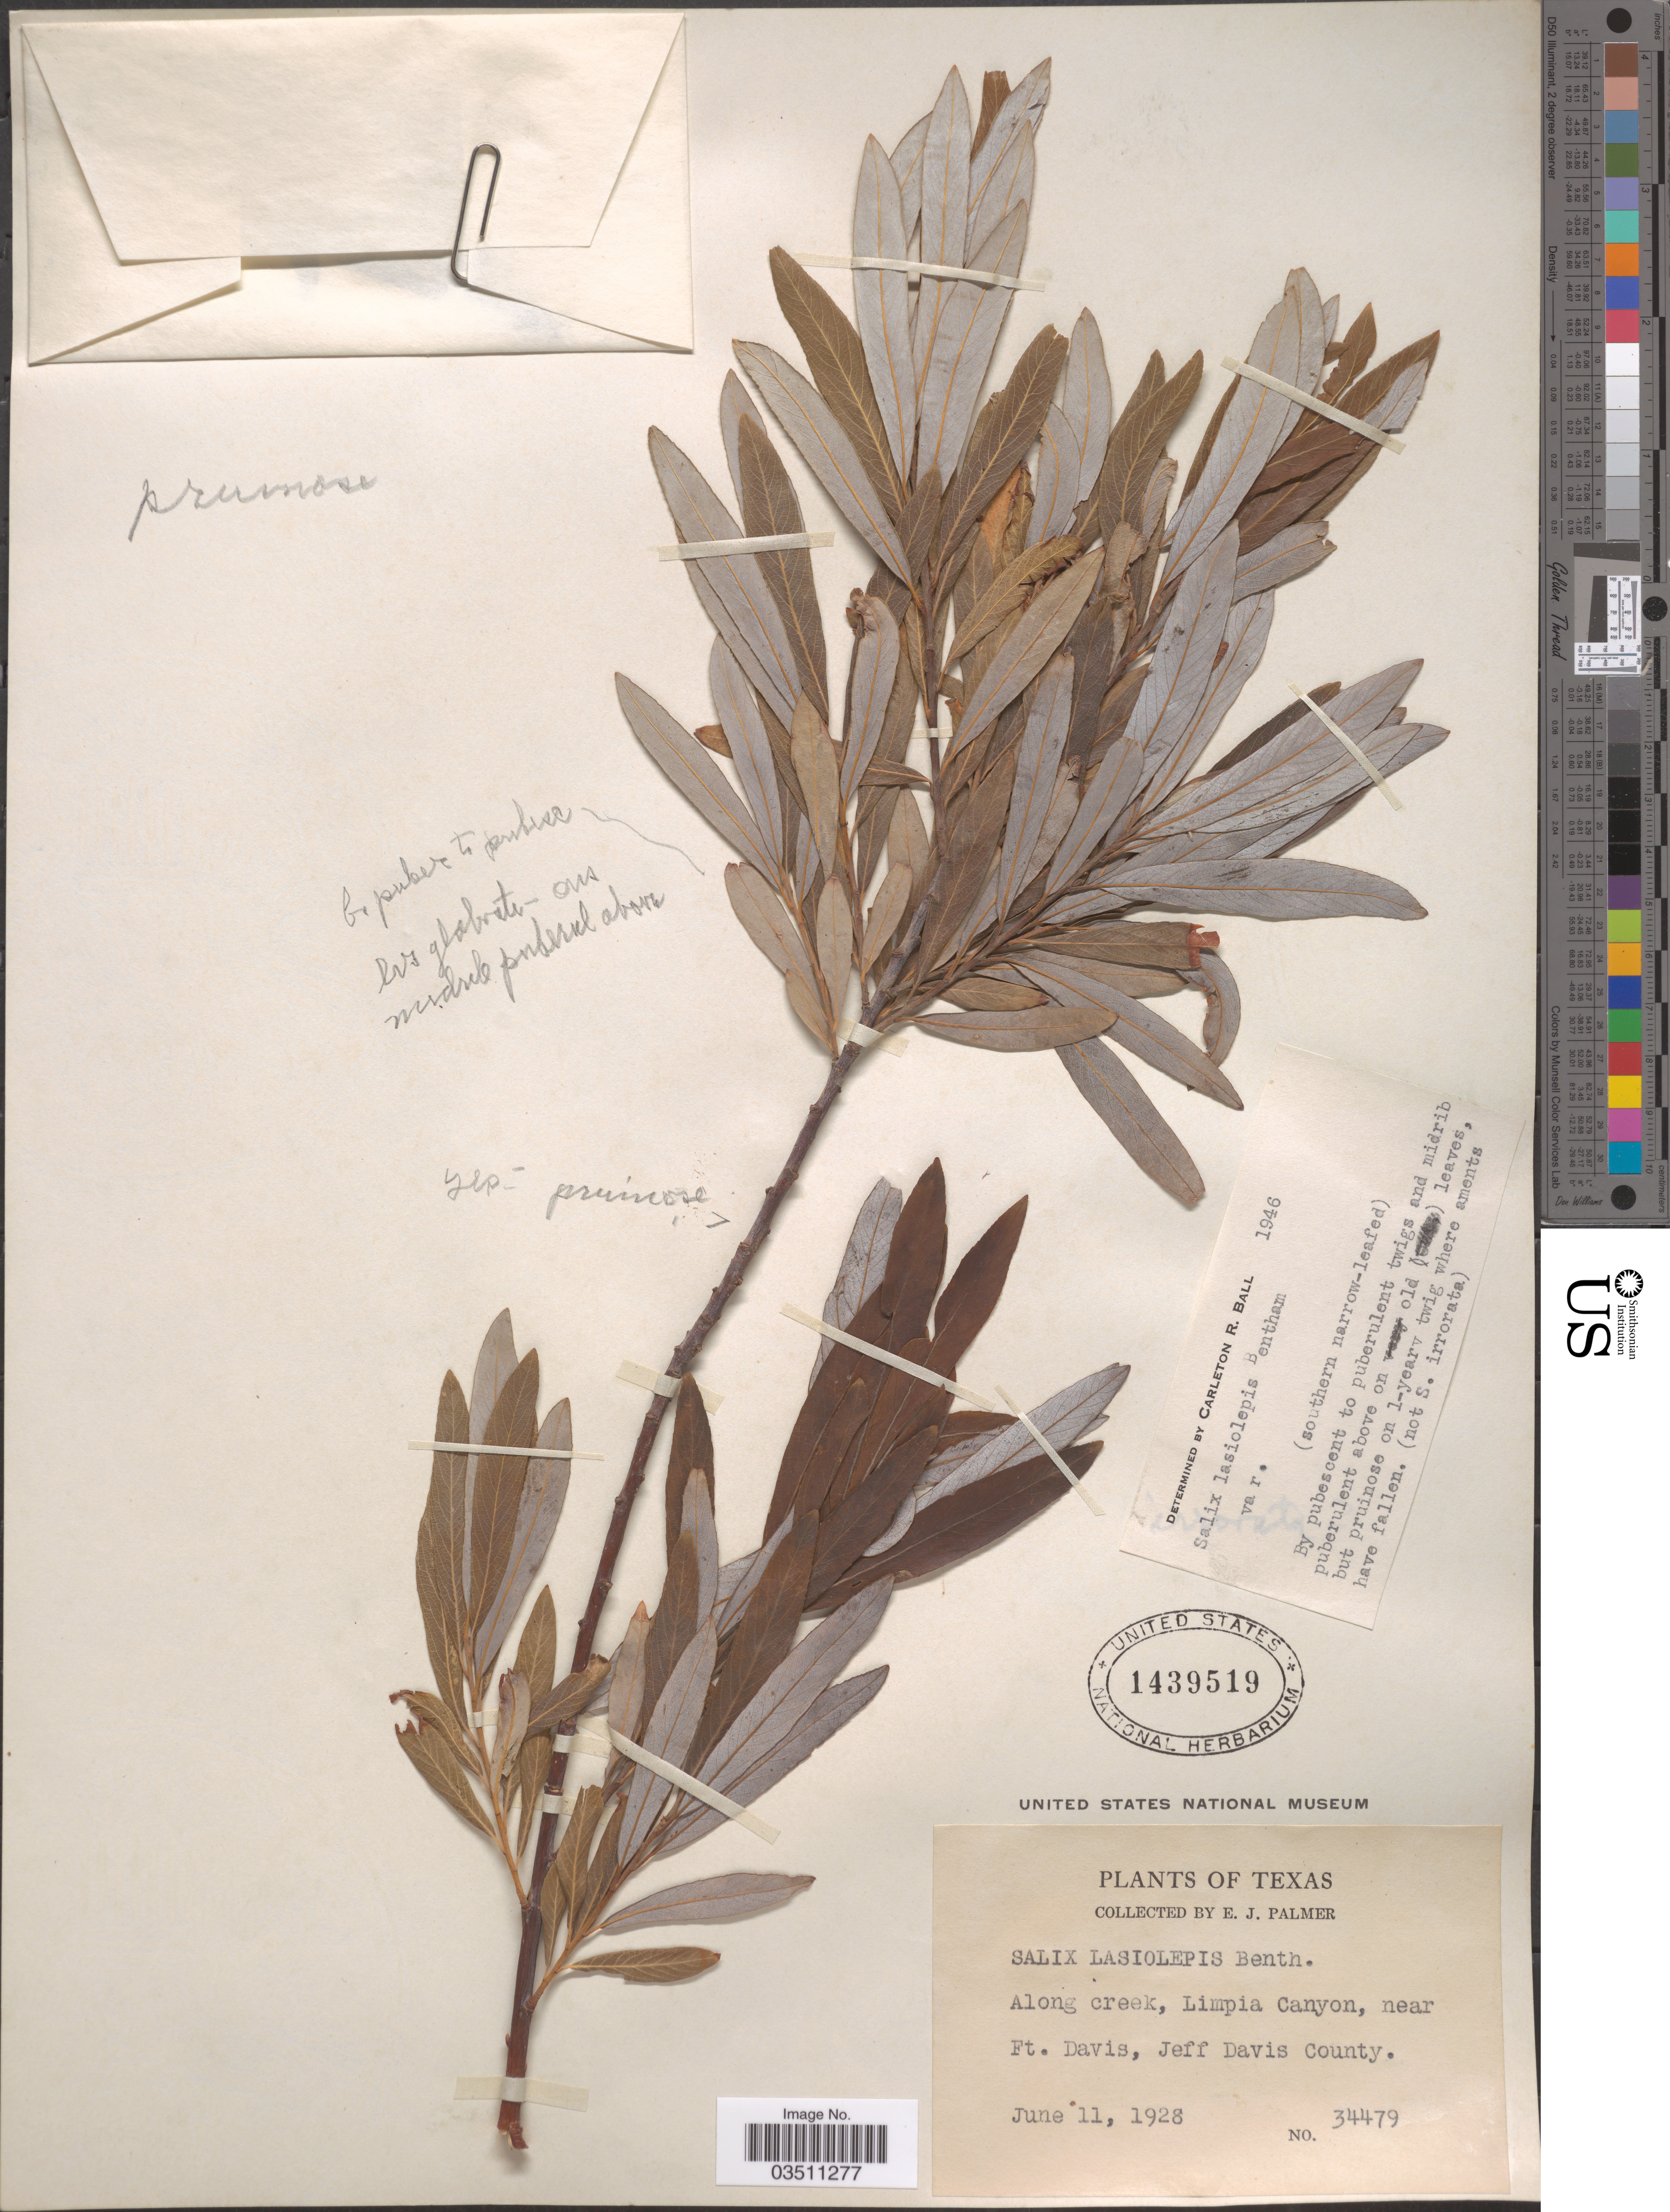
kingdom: Plantae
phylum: Tracheophyta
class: Magnoliopsida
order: Malpighiales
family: Salicaceae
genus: Salix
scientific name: Salix lasiolepis var. bracelinae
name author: C.R. Ball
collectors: E. J. Palmer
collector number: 34479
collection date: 1928-06-11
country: United States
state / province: Texas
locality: Along creek, Limpia Canyon, near Ft. Davis, Jeff Davis County.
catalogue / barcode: US 1439519